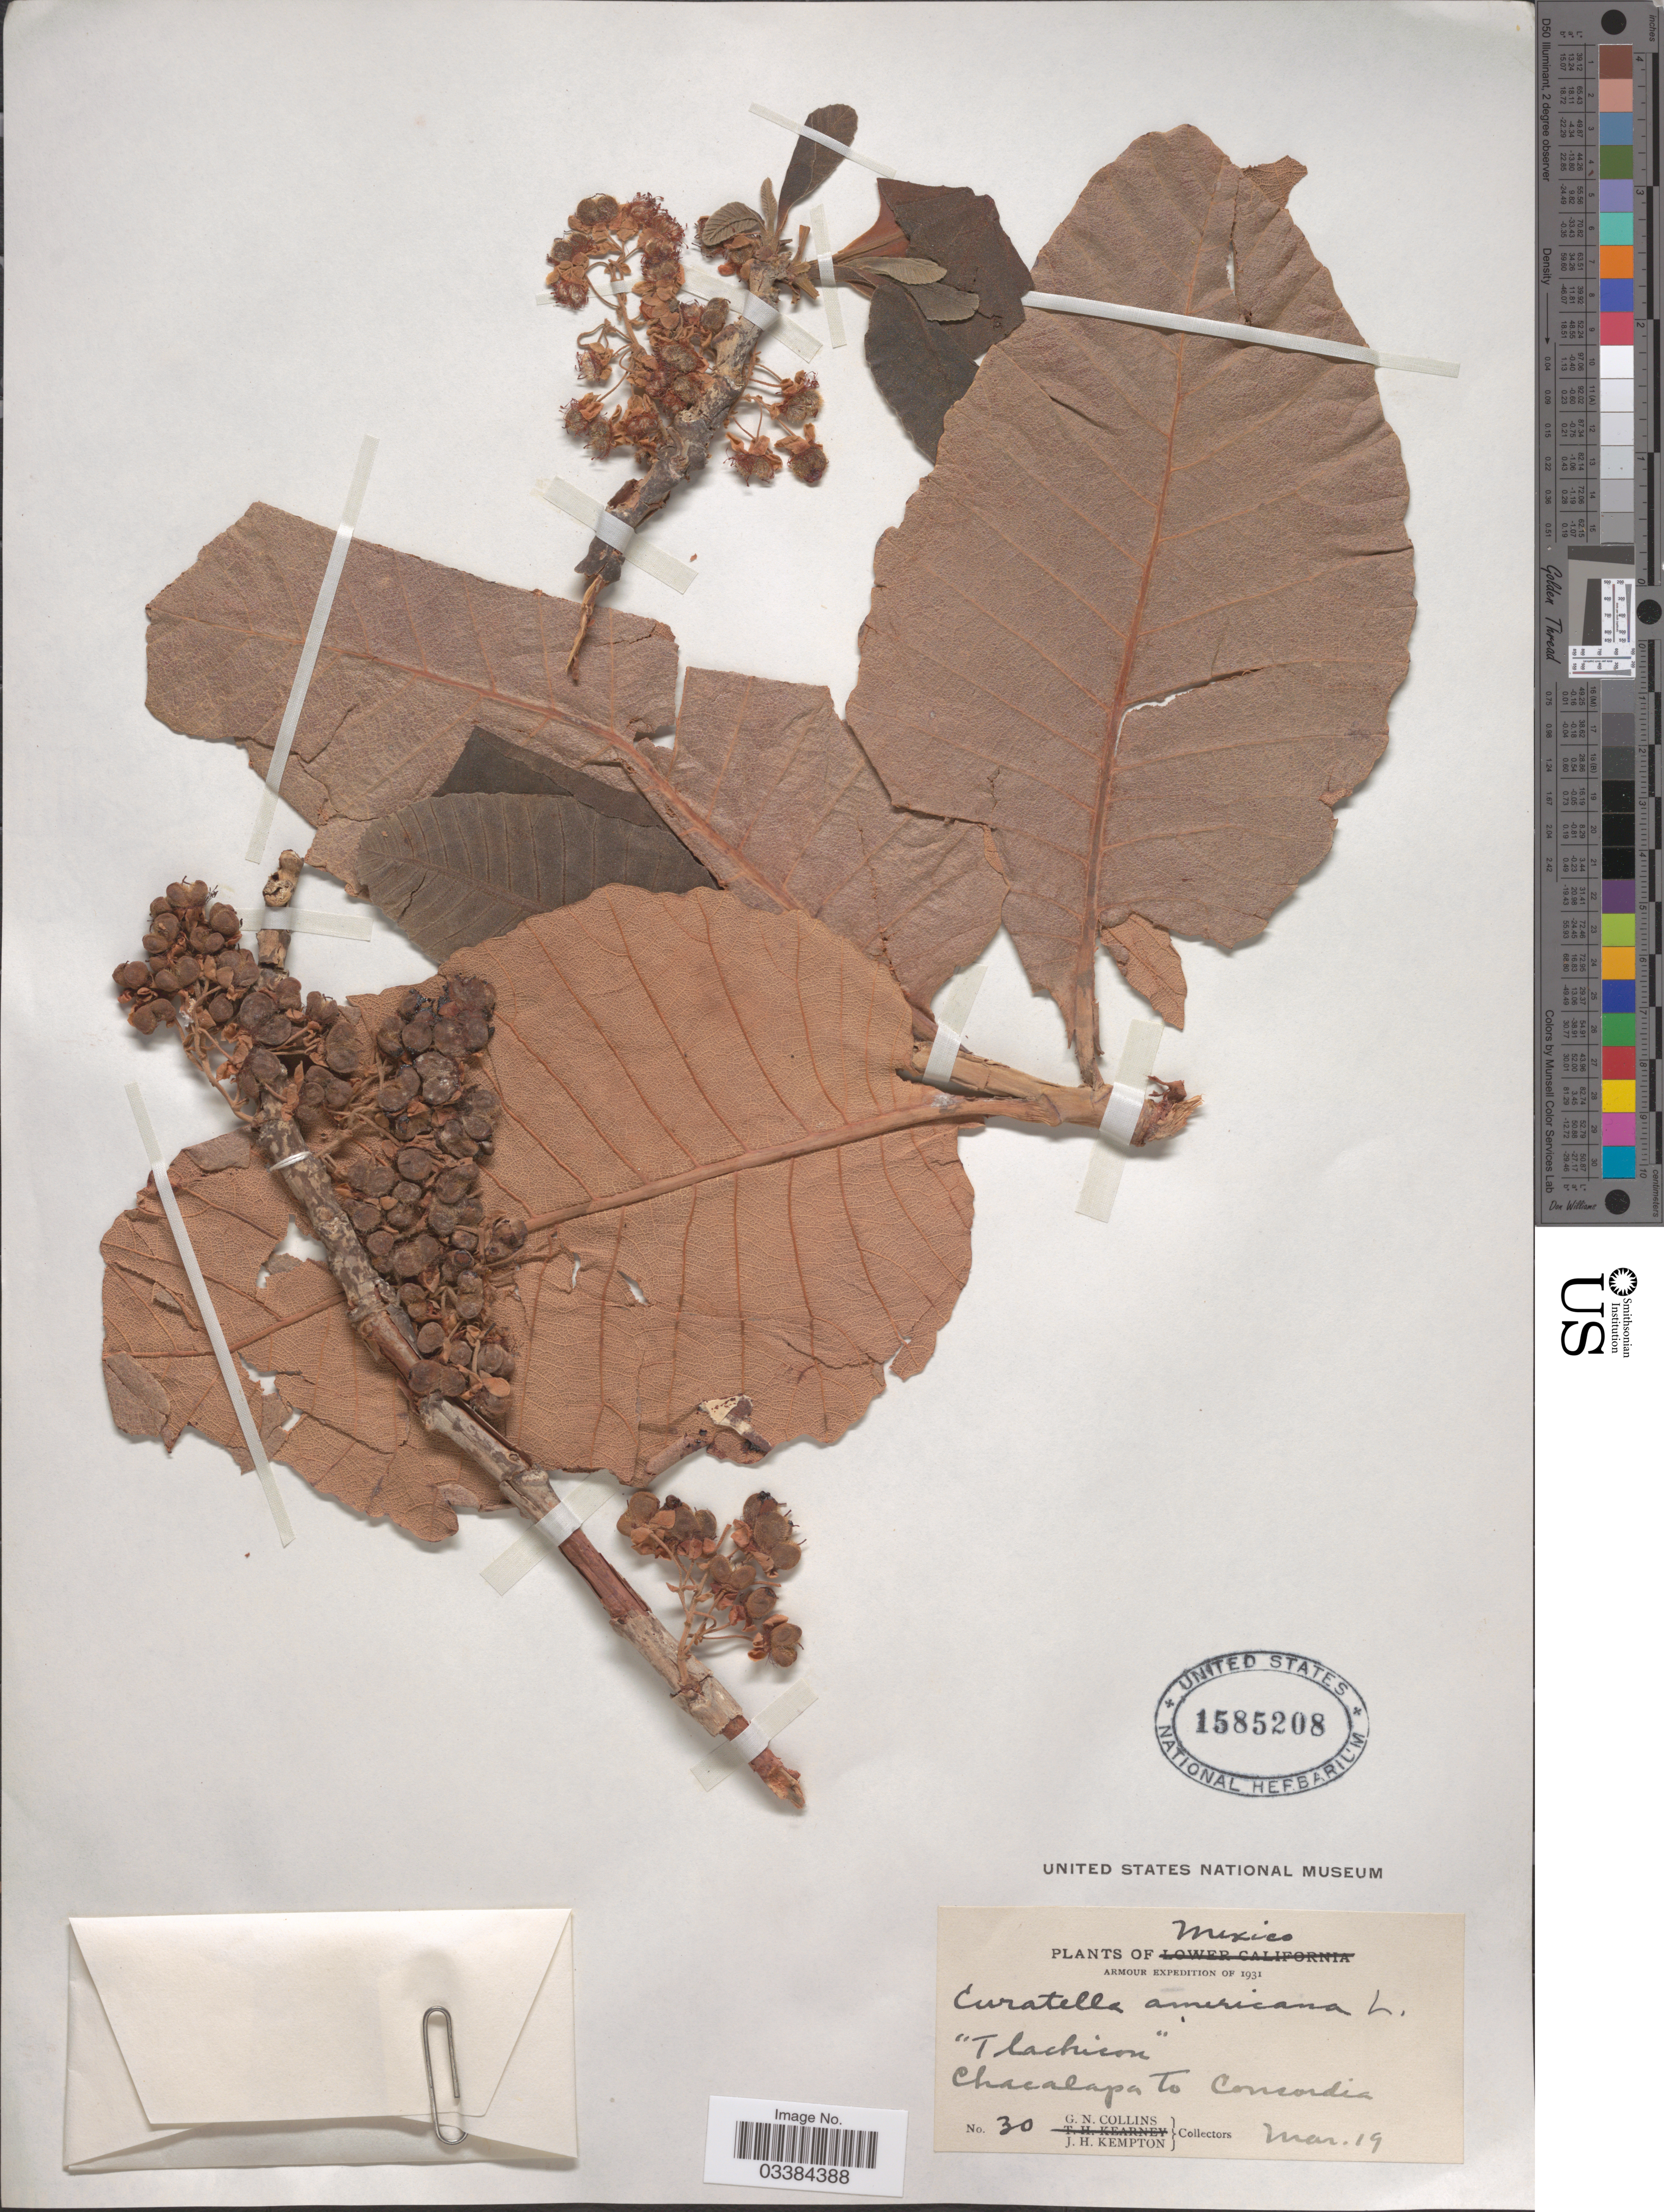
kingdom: Plantae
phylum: Tracheophyta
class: Magnoliopsida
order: Dilleniales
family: Dilleniaceae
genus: Curatella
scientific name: Curatella americana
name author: L.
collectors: G. Collins & J. H. Kempton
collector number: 30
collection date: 1931-03-19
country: Mexico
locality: Chacalapa to Concordia.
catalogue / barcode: US 1585208